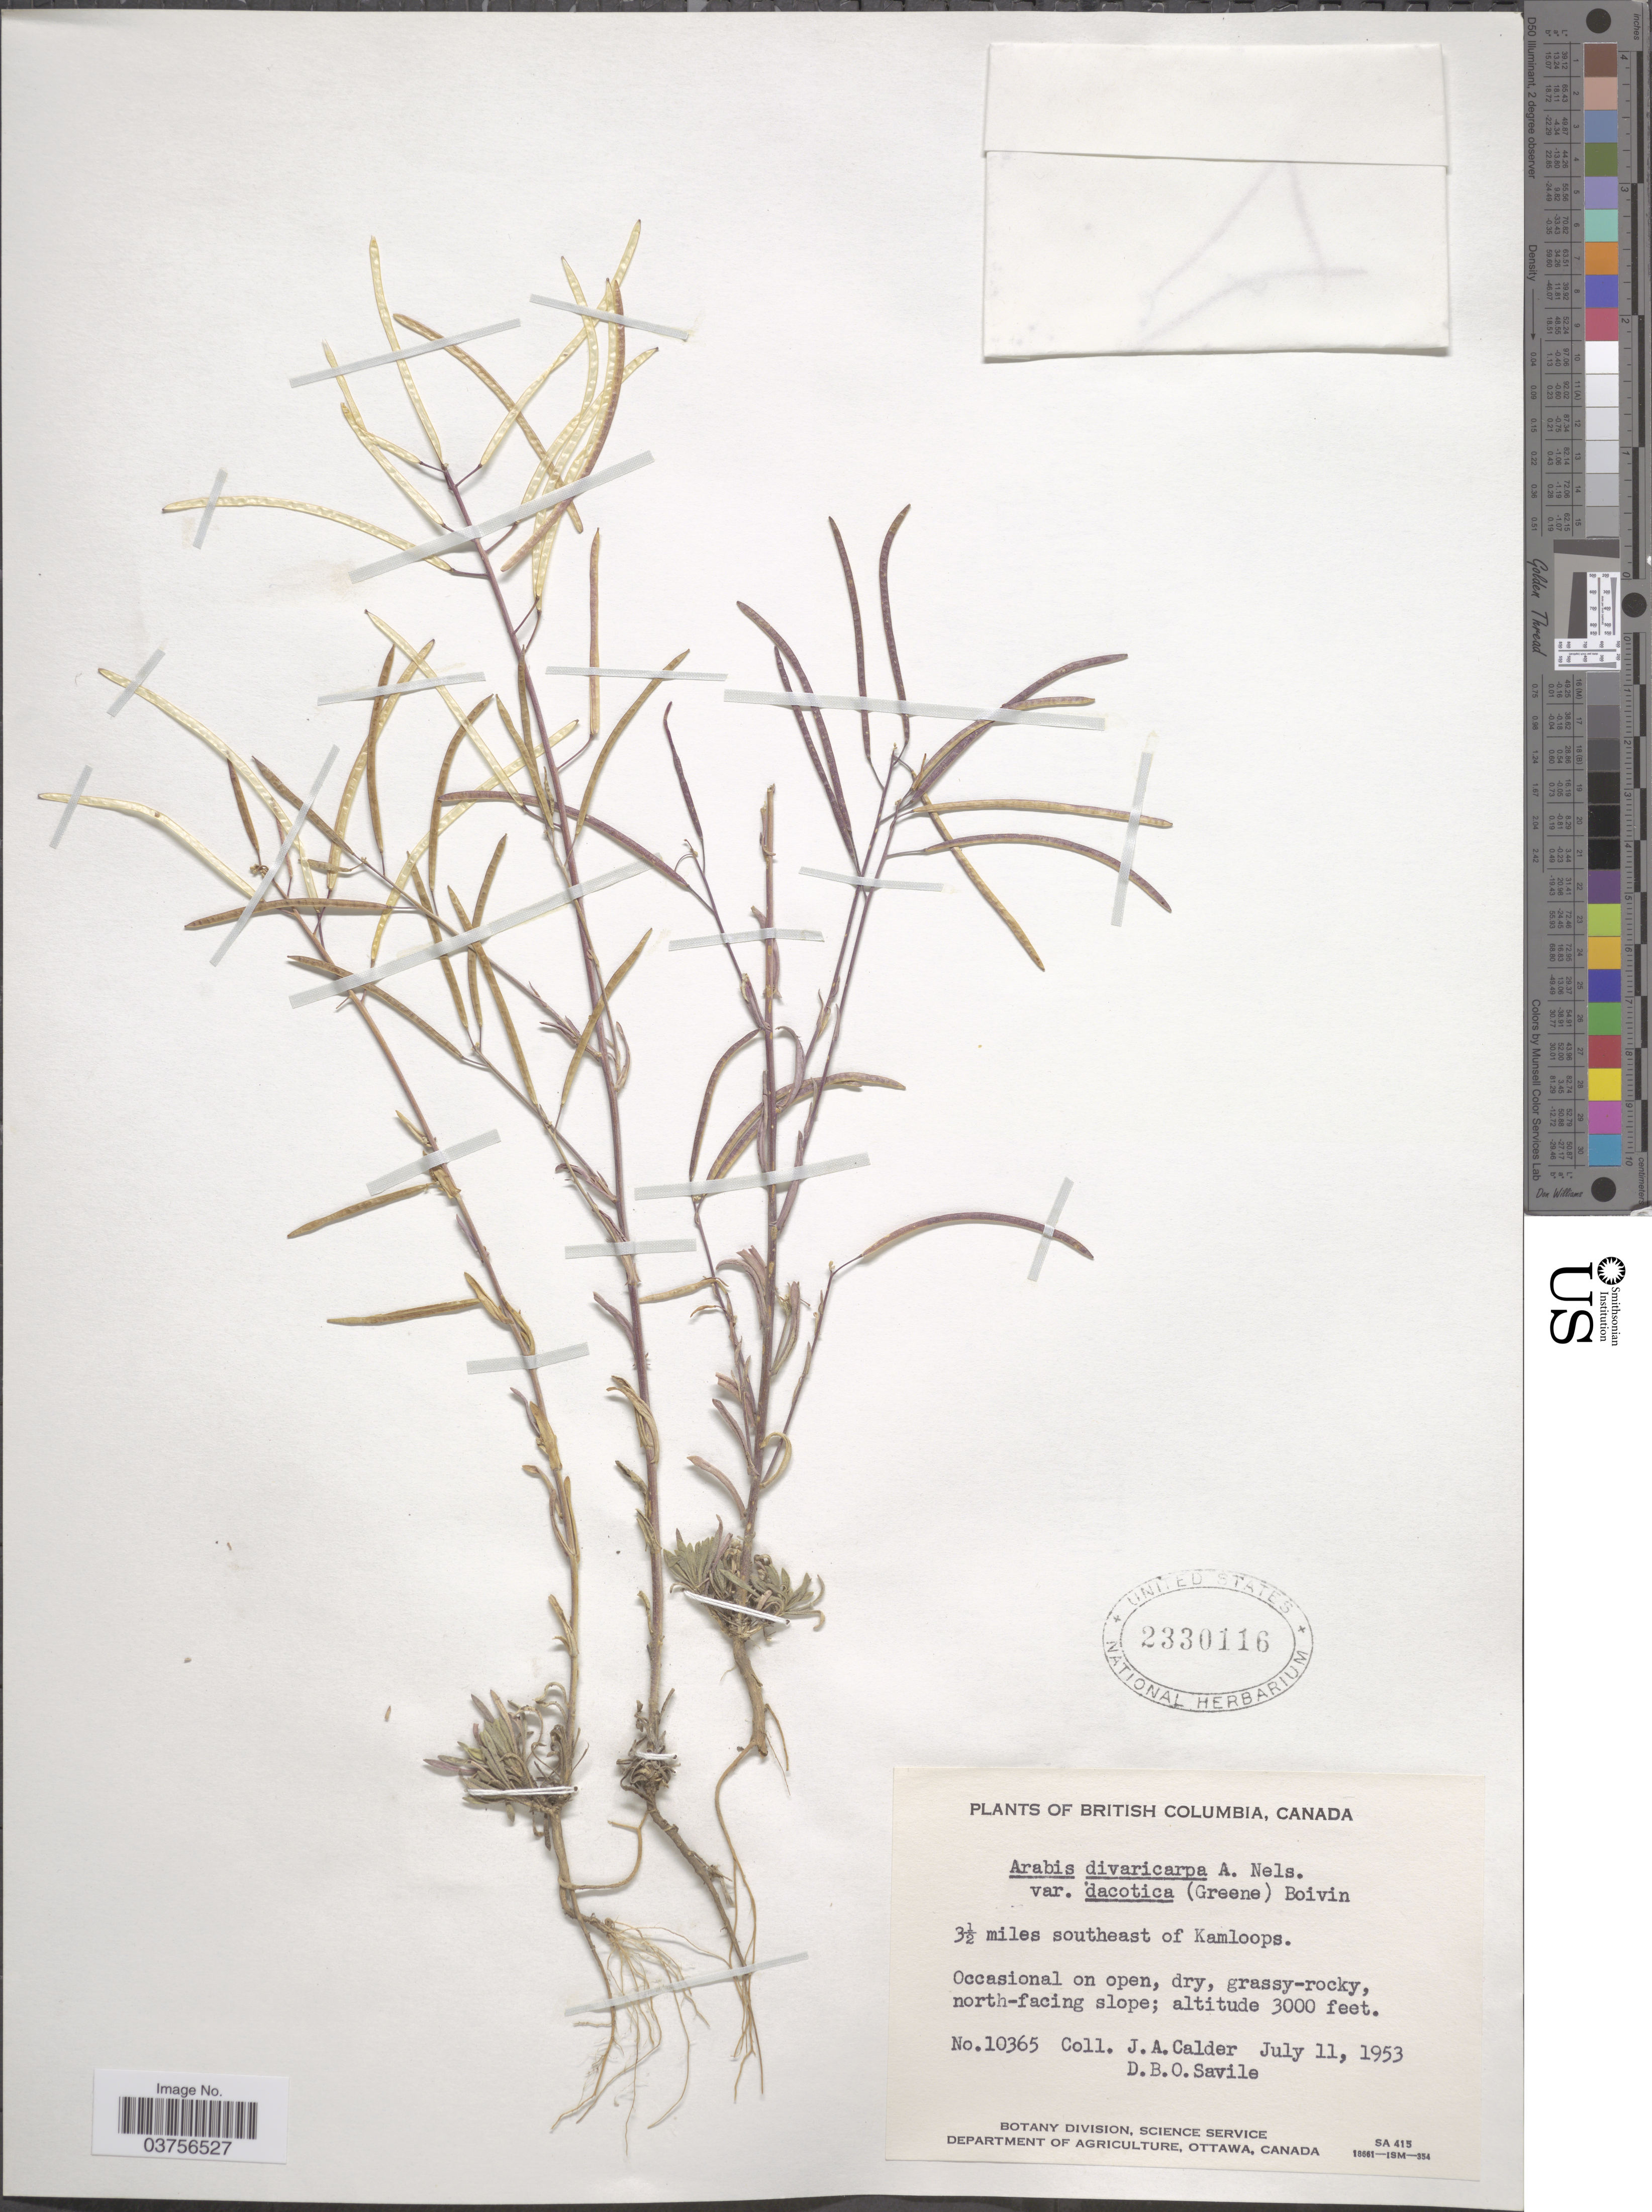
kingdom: Plantae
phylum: Tracheophyta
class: Magnoliopsida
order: Brassicales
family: Brassicaceae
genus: Arabis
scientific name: Arabis divaricarpa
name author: A. Nelson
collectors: J. A. Calder & D. Savile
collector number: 10365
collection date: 1953-07-11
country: Canada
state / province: British Columbia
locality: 3½ miles southeast of Kamloops.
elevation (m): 914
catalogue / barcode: US 2330116